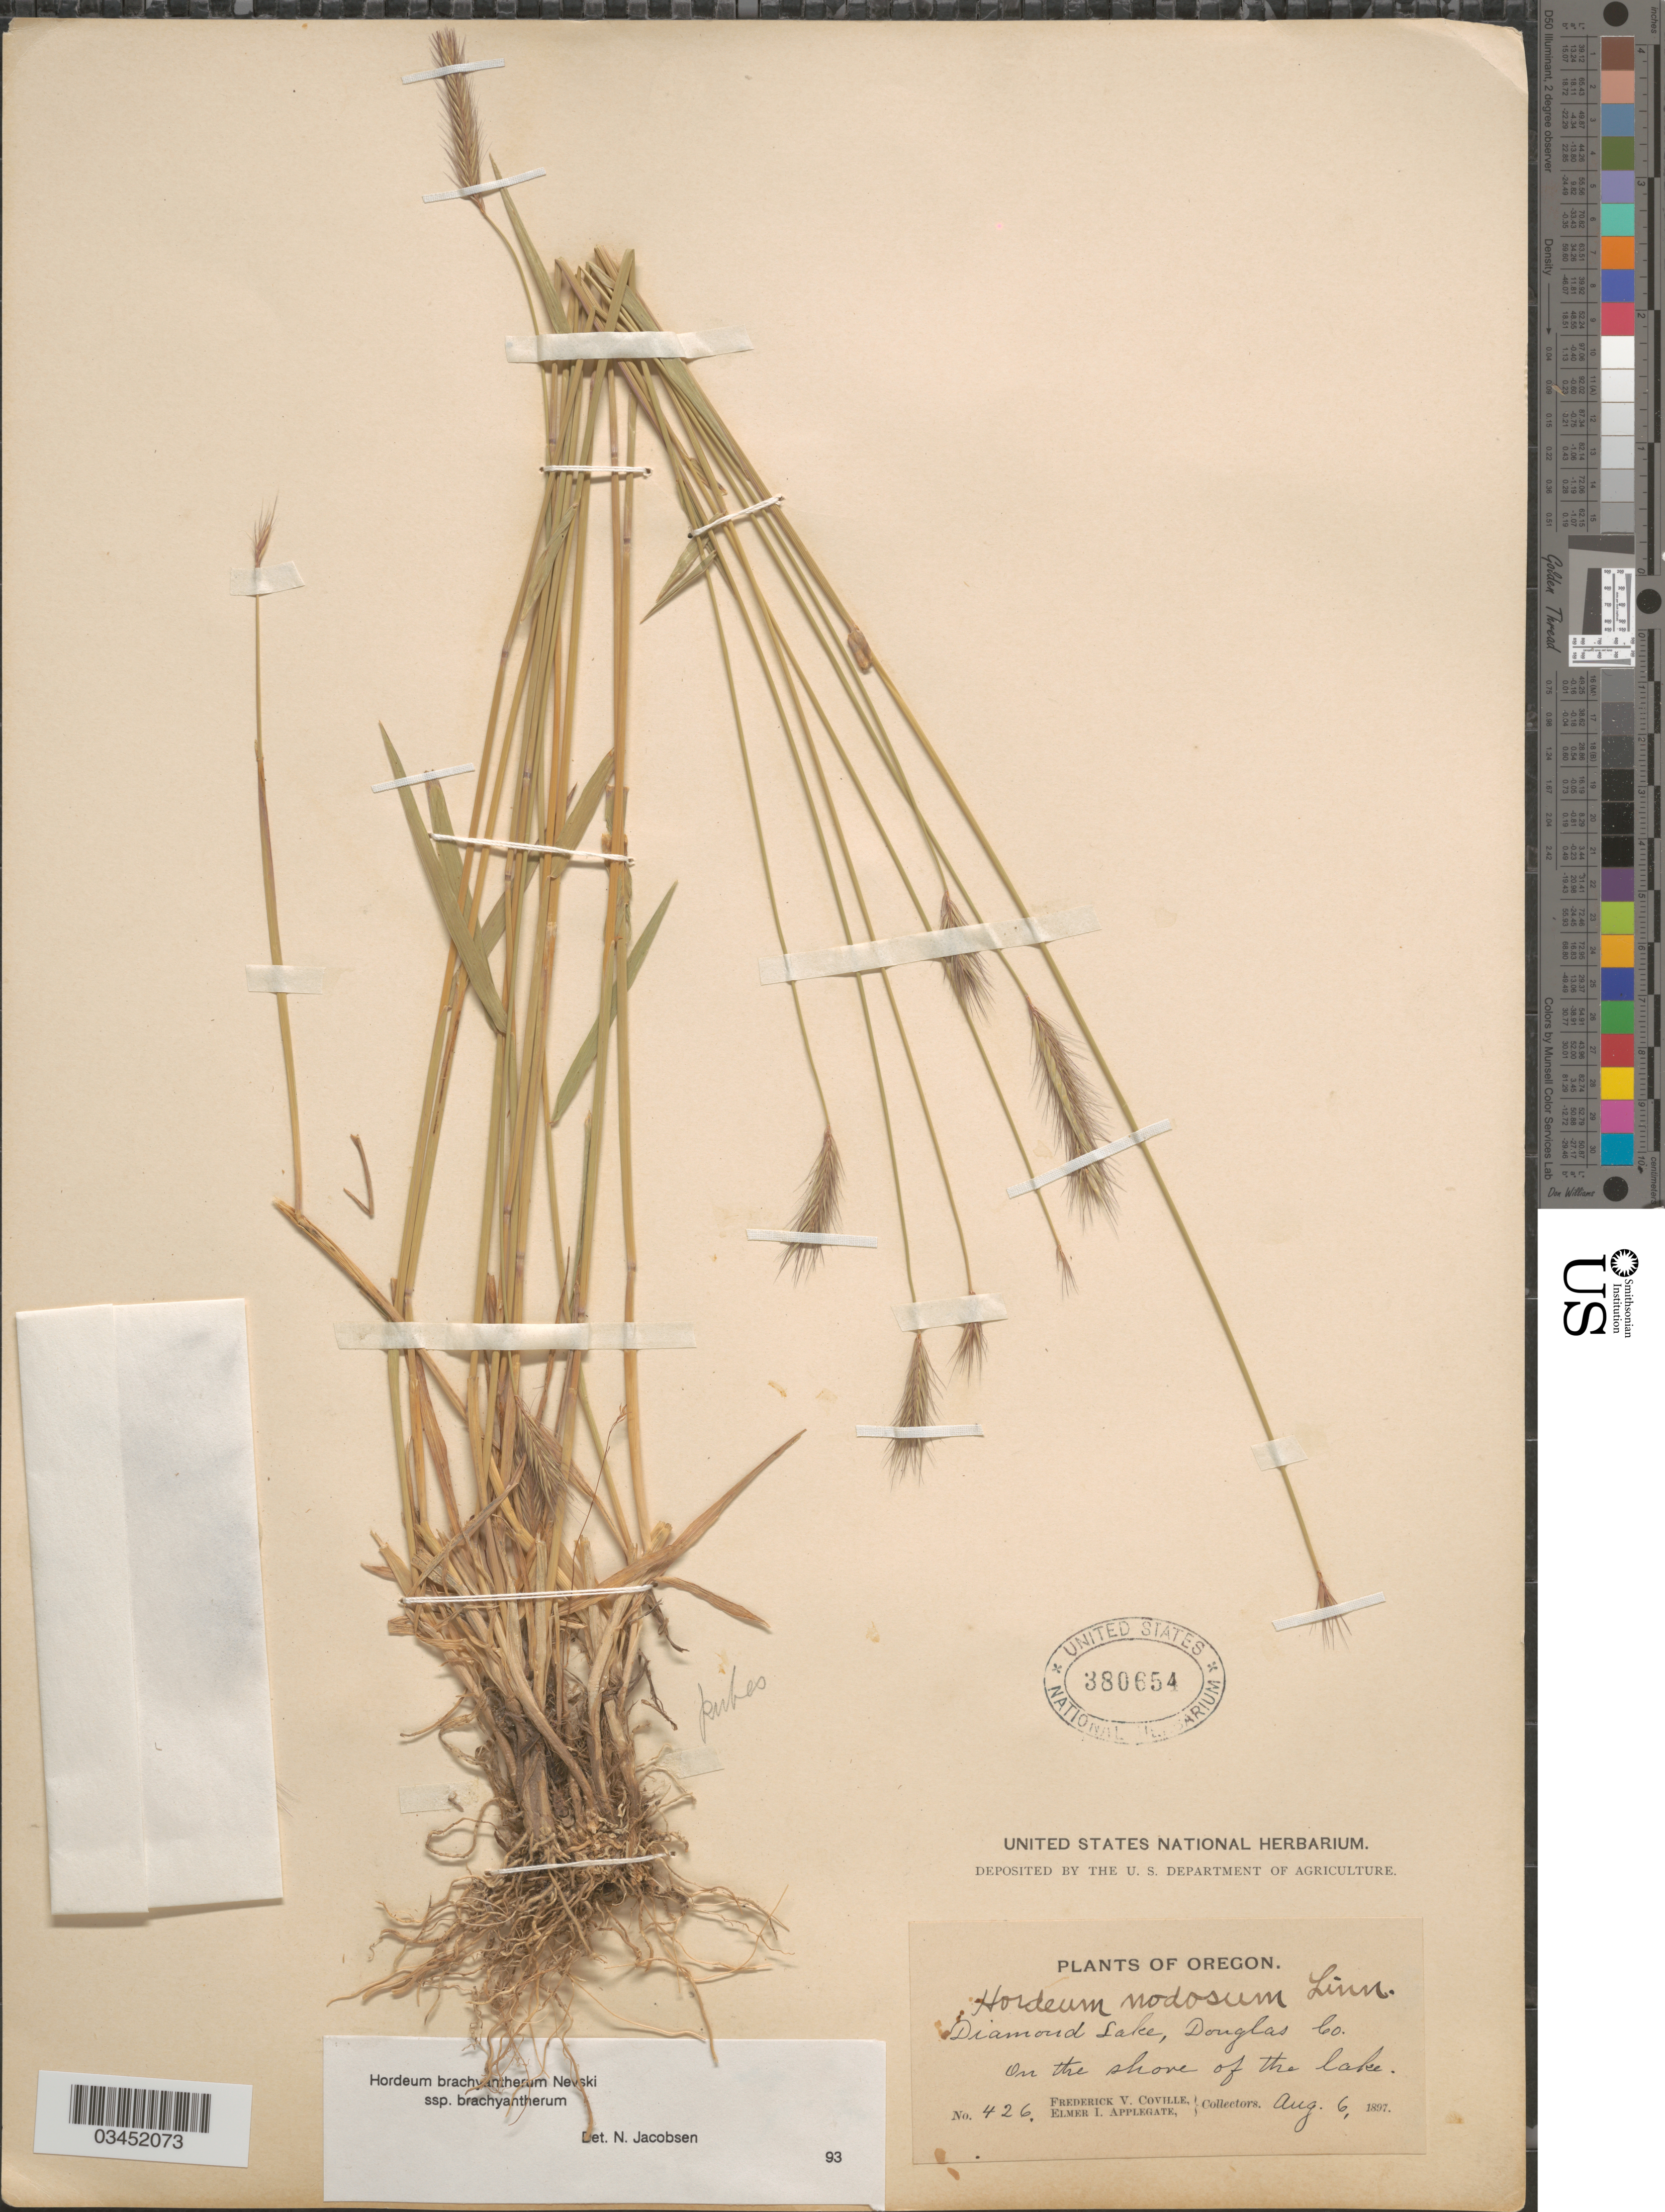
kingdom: Plantae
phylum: Tracheophyta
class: Liliopsida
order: Poales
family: Poaceae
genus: Hordeum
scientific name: Hordeum brachyantherum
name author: Nevski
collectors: F. V. Coville & E. I. Applegate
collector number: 426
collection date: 1897-08-06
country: United States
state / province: Oregon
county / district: Douglas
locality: Diamond Lake, Douglas Co. On the shore of the lake.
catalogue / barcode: US 380654